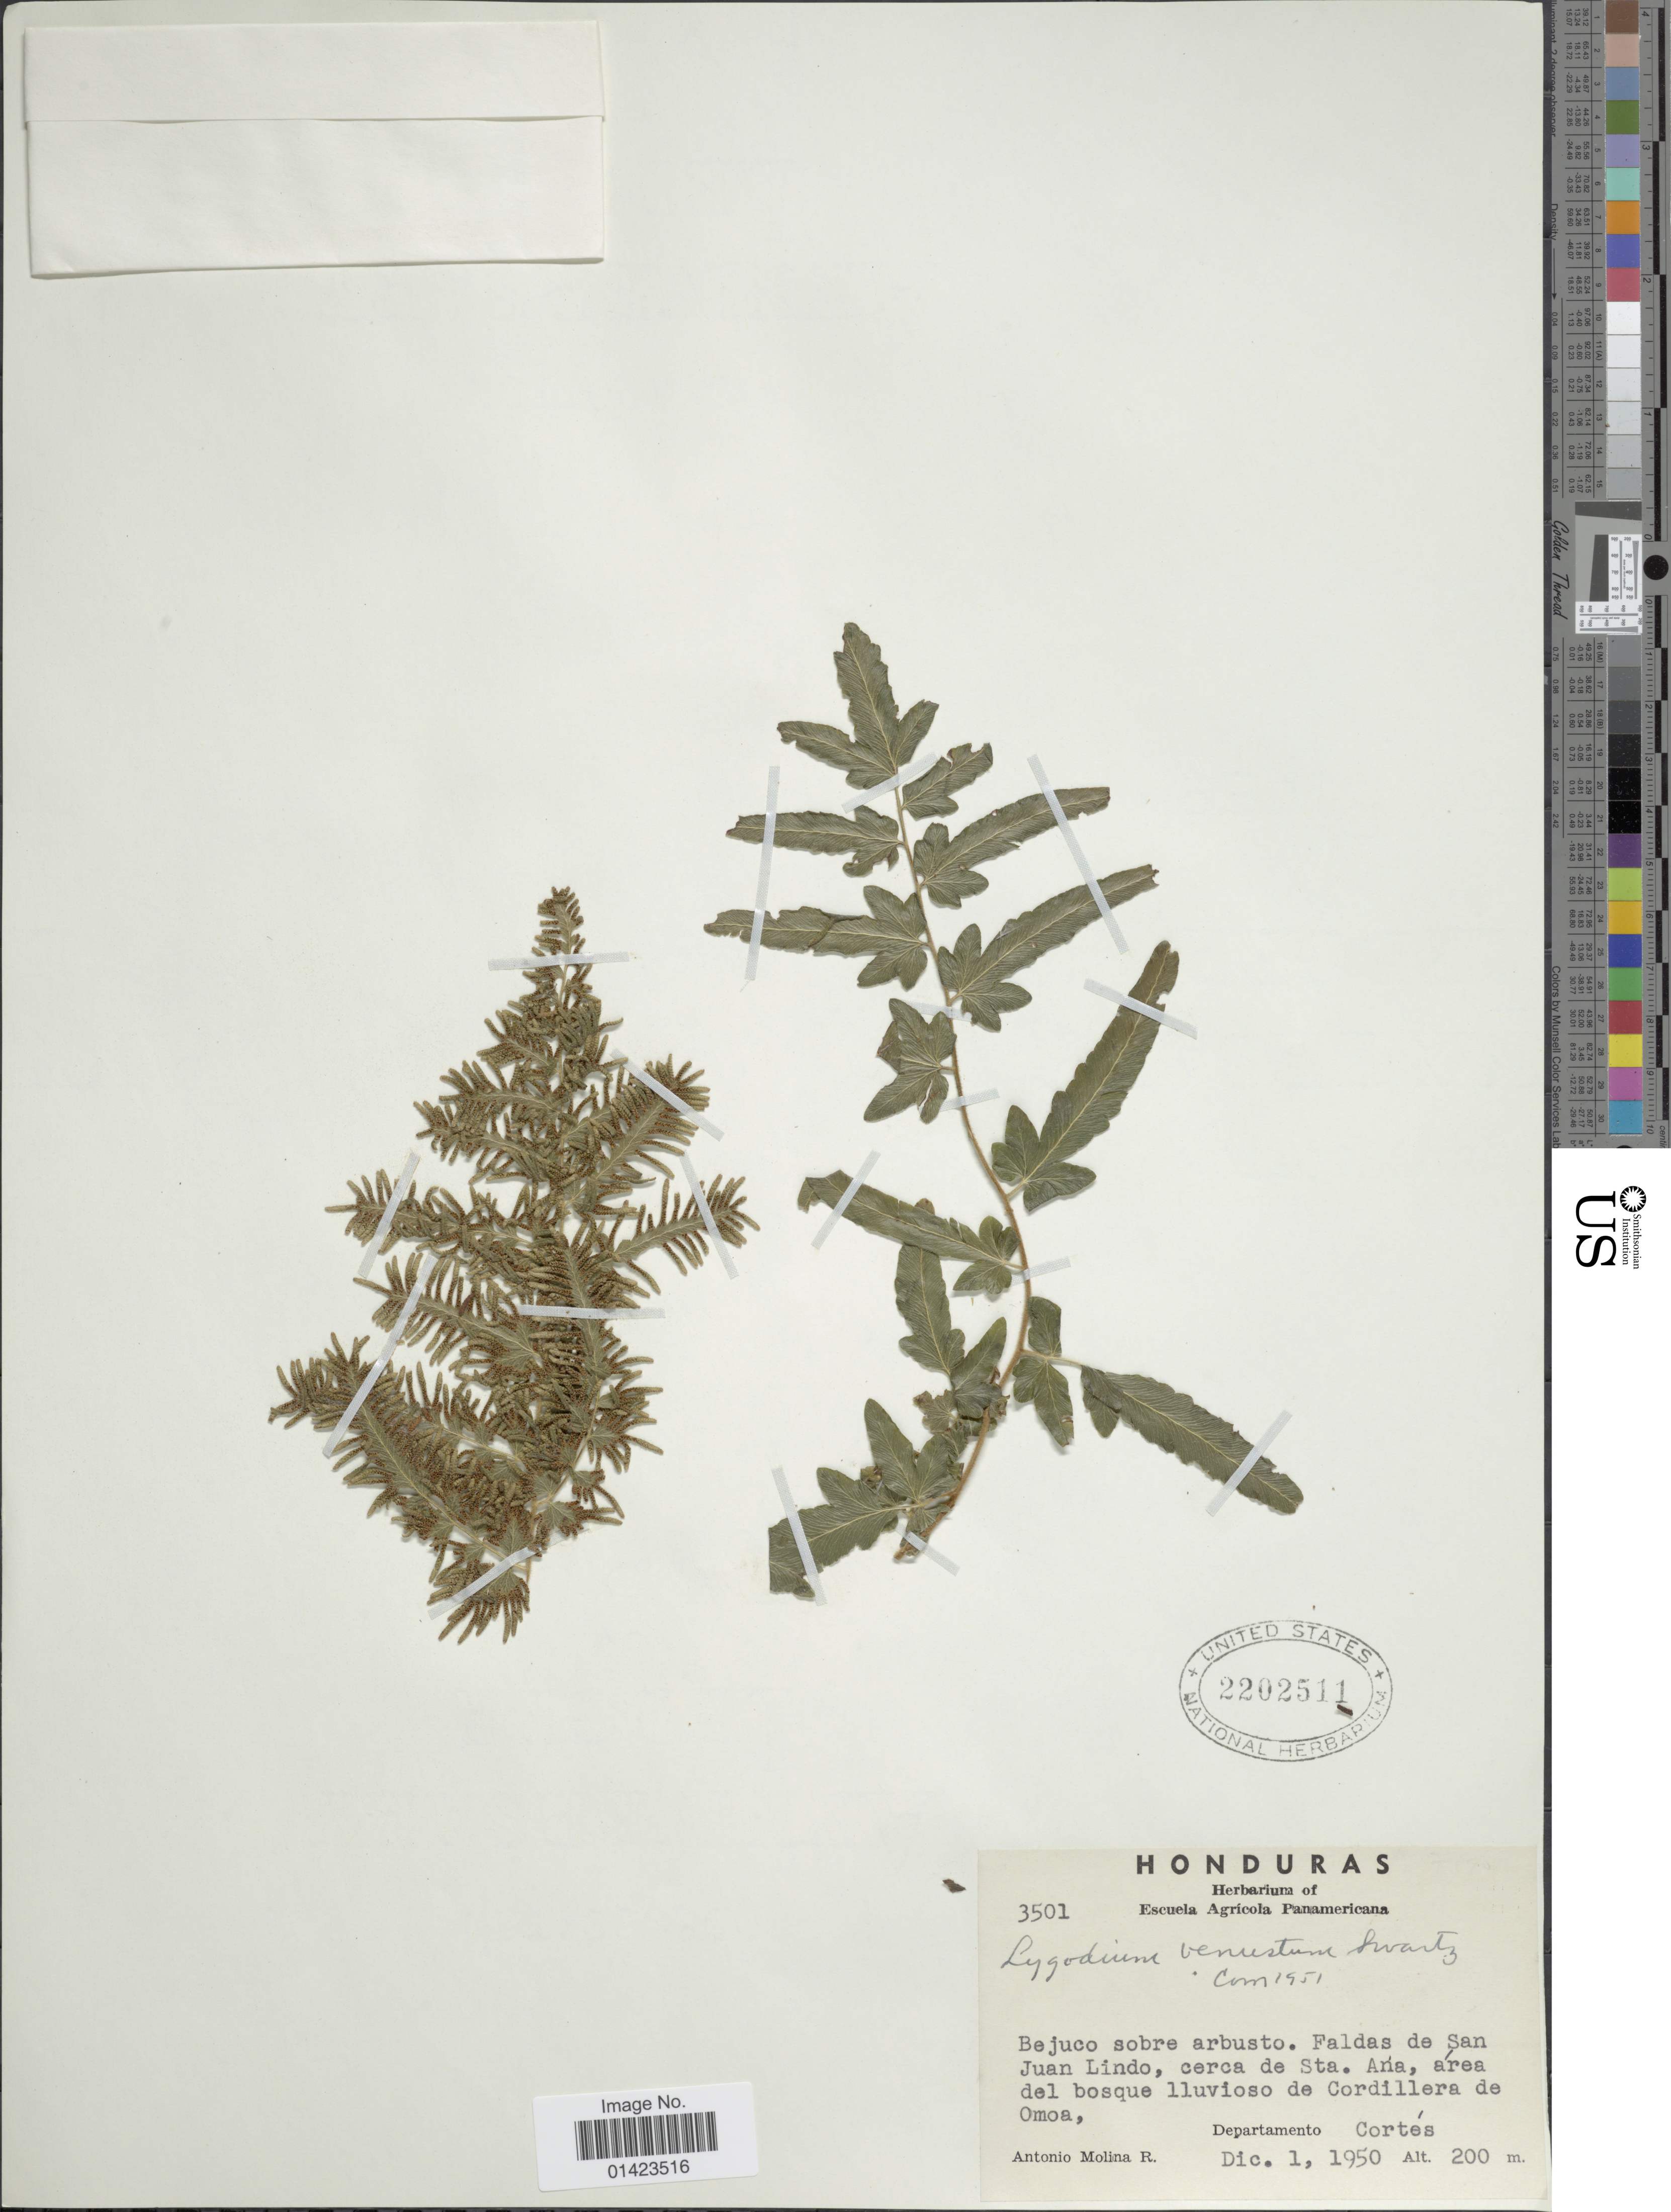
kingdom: Plantae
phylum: Tracheophyta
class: Polypodiopsida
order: Schizaeales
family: Lygodiaceae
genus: Lygodium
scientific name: Lygodium venustum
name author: Sw.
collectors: A. Molina R.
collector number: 3501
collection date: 1950-12-01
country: Honduras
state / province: Cortés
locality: Honduras, Bejuco sobre arbusto, Faldas de San Juan Lindo, cerca de Sta. Ana, area del bosque lluvioso de Corillera de Omoa, Departamento Cortés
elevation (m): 200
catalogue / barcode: US 2202511